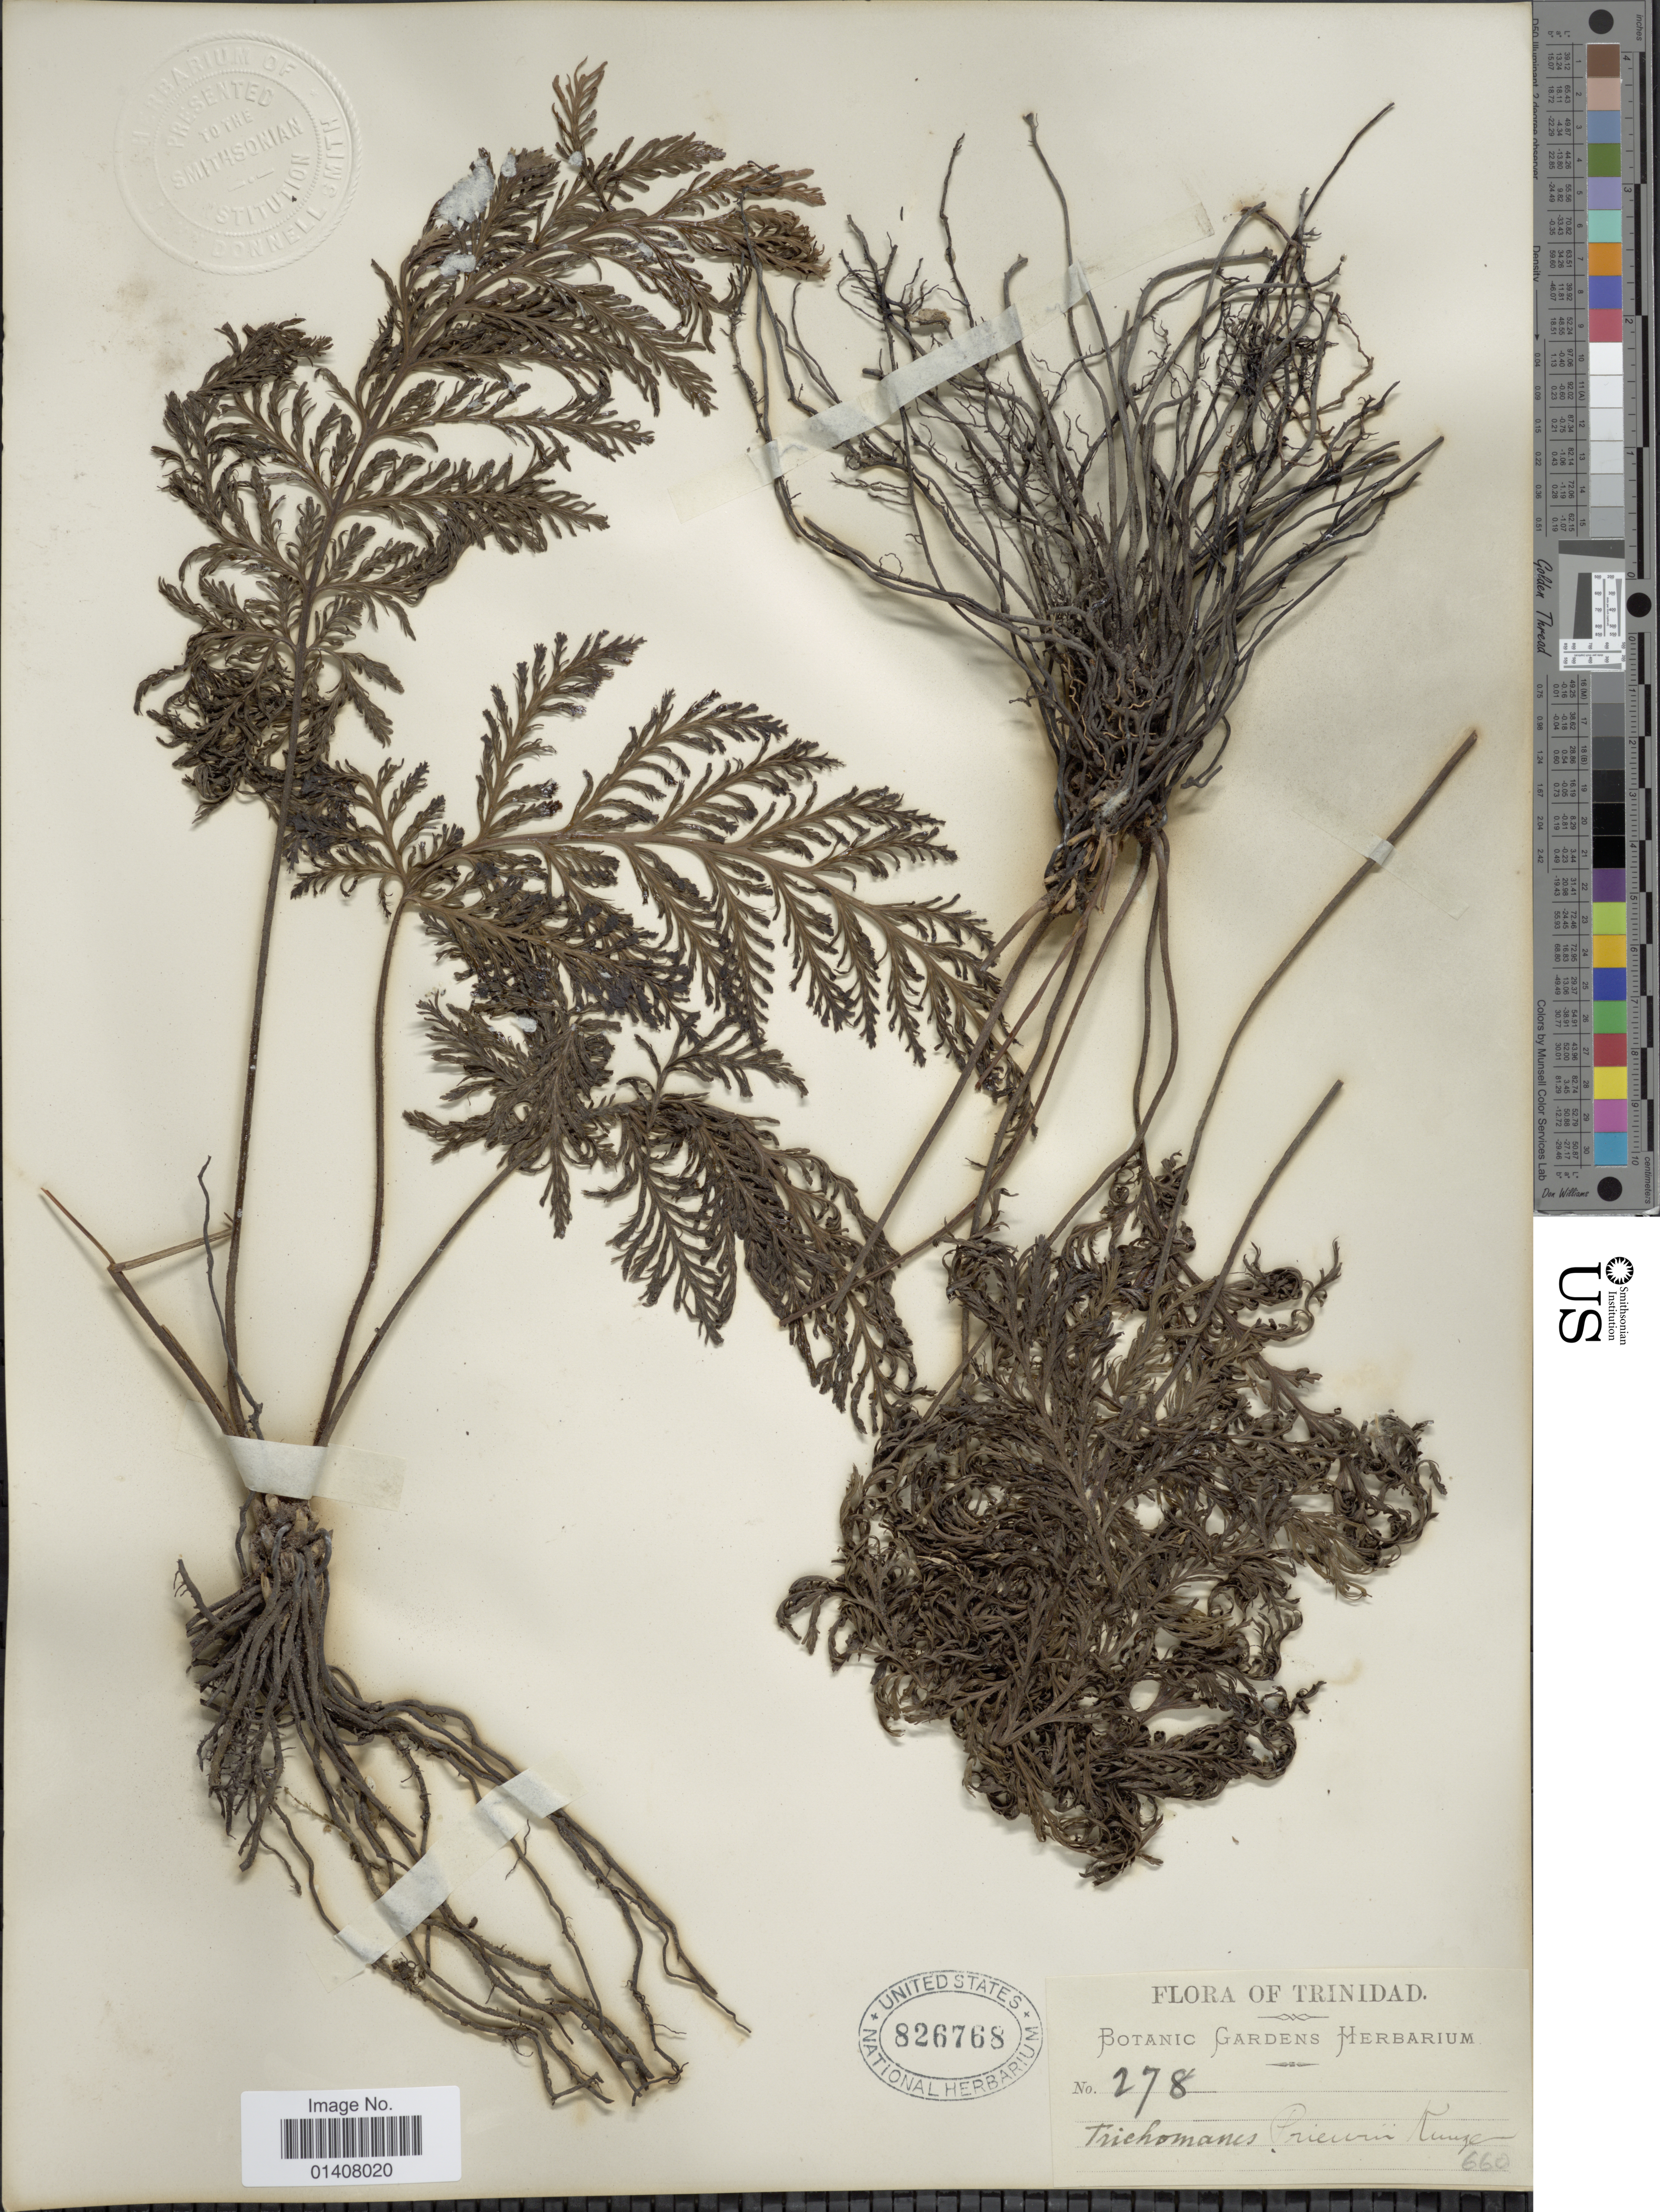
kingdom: Plantae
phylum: Tracheophyta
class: Polypodiopsida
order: Hymenophyllales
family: Hymenophyllaceae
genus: Trichomanes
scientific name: Trichomanes elegans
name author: Rich.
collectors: Botanic Gardens Herbarium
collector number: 278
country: Trinidad and Tobago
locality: Trinidad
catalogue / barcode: US 826768